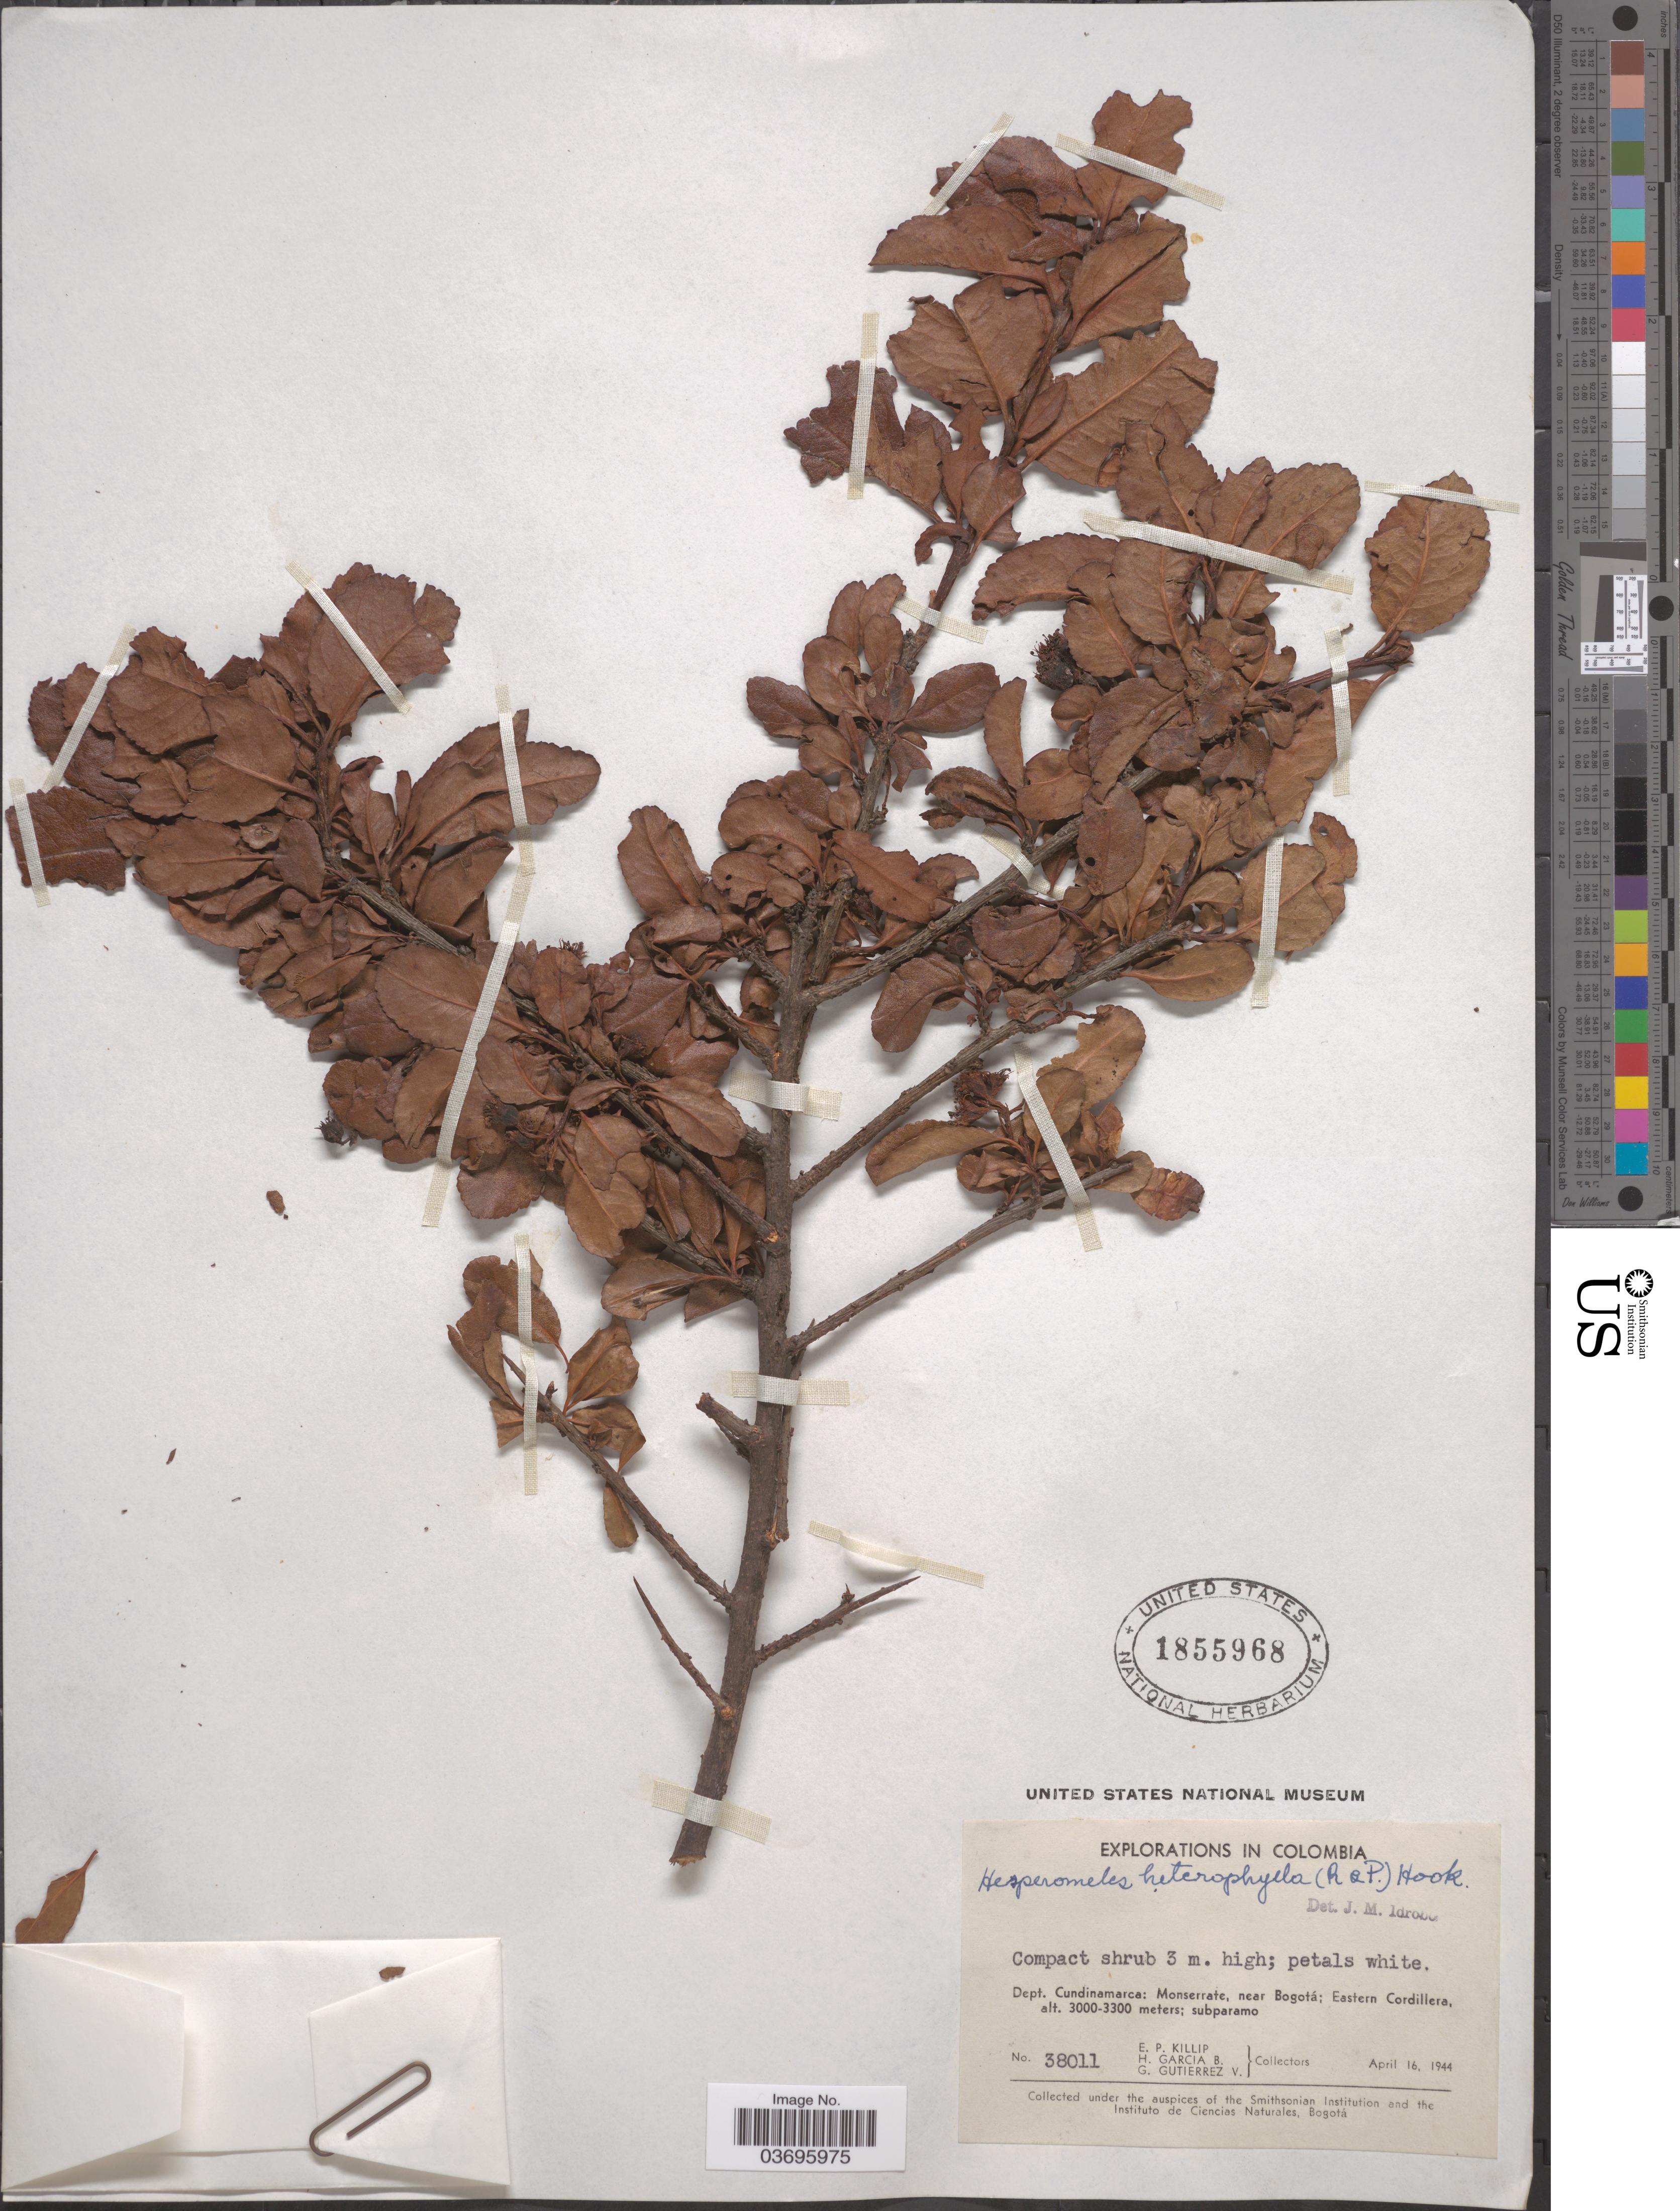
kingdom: Plantae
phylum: Tracheophyta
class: Magnoliopsida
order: Rosales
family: Rosaceae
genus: Hesperomeles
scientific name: Hesperomeles heterophylla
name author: (Ruiz & Pav.) Hook.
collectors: E. P. Killip, H. García B. & G. Gutiérrez V.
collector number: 38011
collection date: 1944-04-16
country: Colombia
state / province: Cundinamarca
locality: Dept. Cundinamarca: Monserrate, near Bogotá; Eastern Cordillera.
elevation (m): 3000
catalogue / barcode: US 1855968